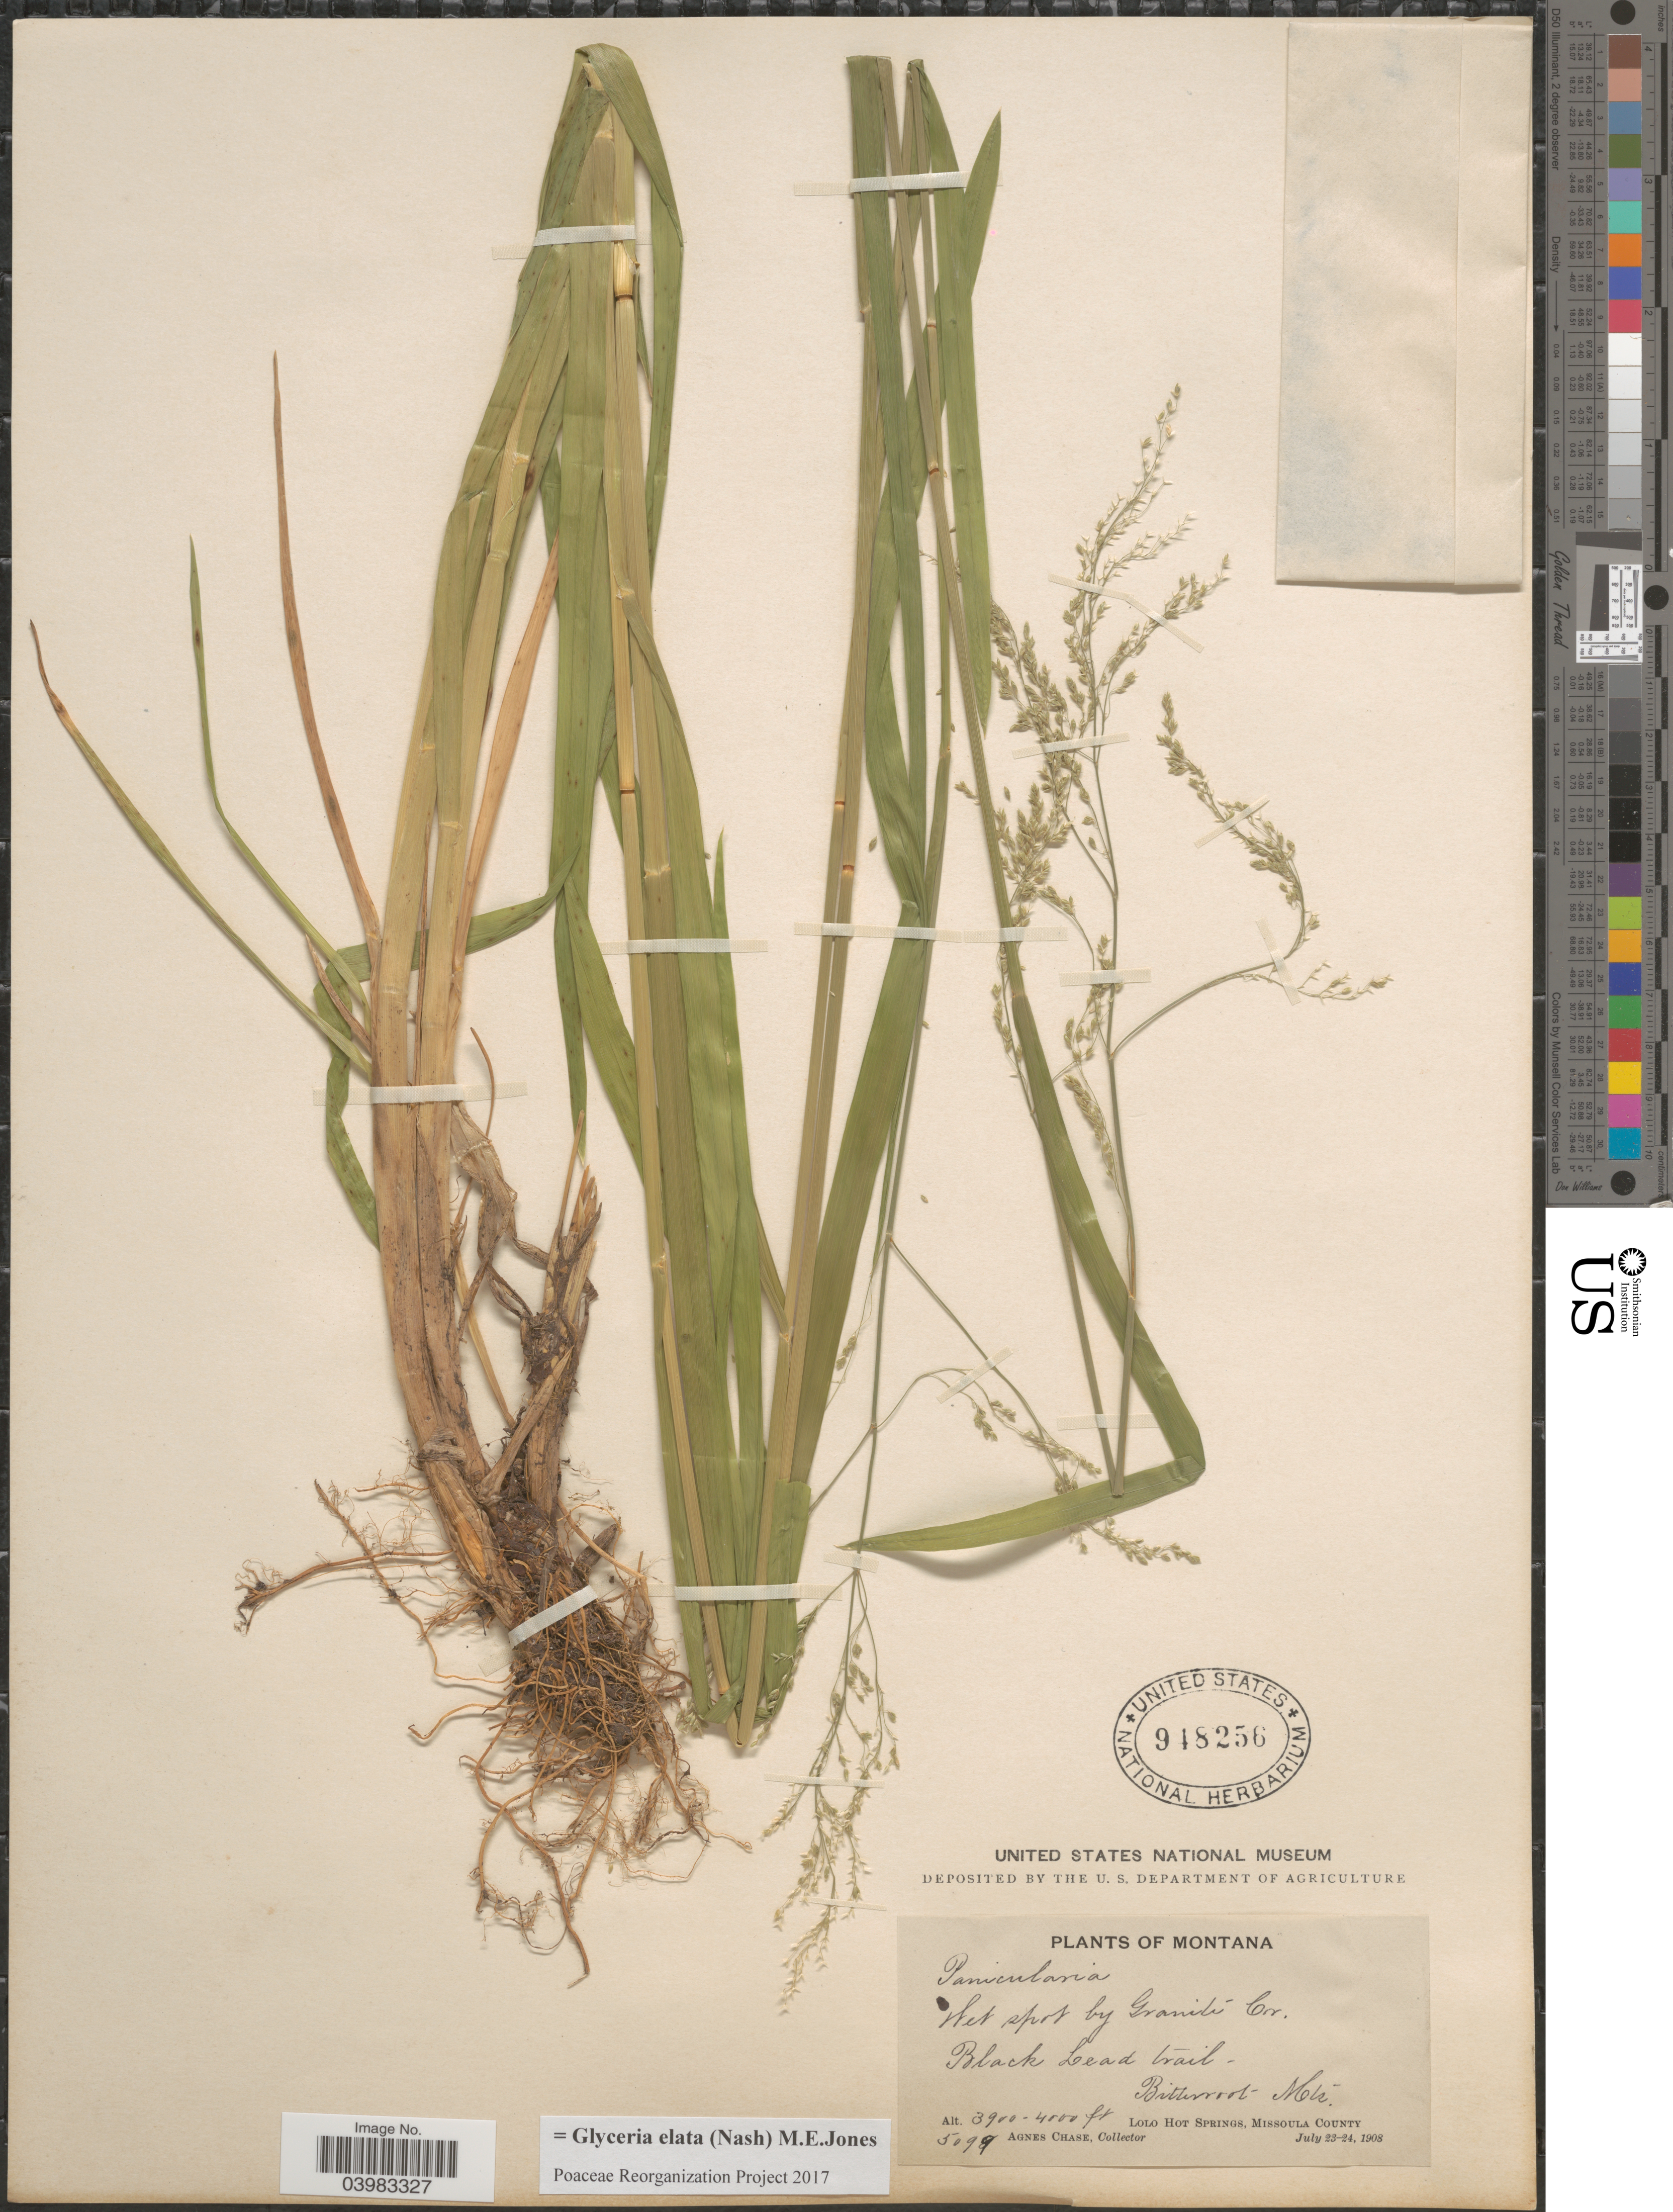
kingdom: Plantae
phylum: Tracheophyta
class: Liliopsida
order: Poales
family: Poaceae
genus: Glyceria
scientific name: Glyceria elata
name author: (Nash) M.E. Jones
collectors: A. Chase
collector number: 5099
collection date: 1908-07-23/1908-07-24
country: United States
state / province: Montana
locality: Wet spot by Granite Cr. Black Lead trail. Bitterroot Mts. Lolo Hot Springs, Missoula County.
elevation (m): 1189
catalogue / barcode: US 948256